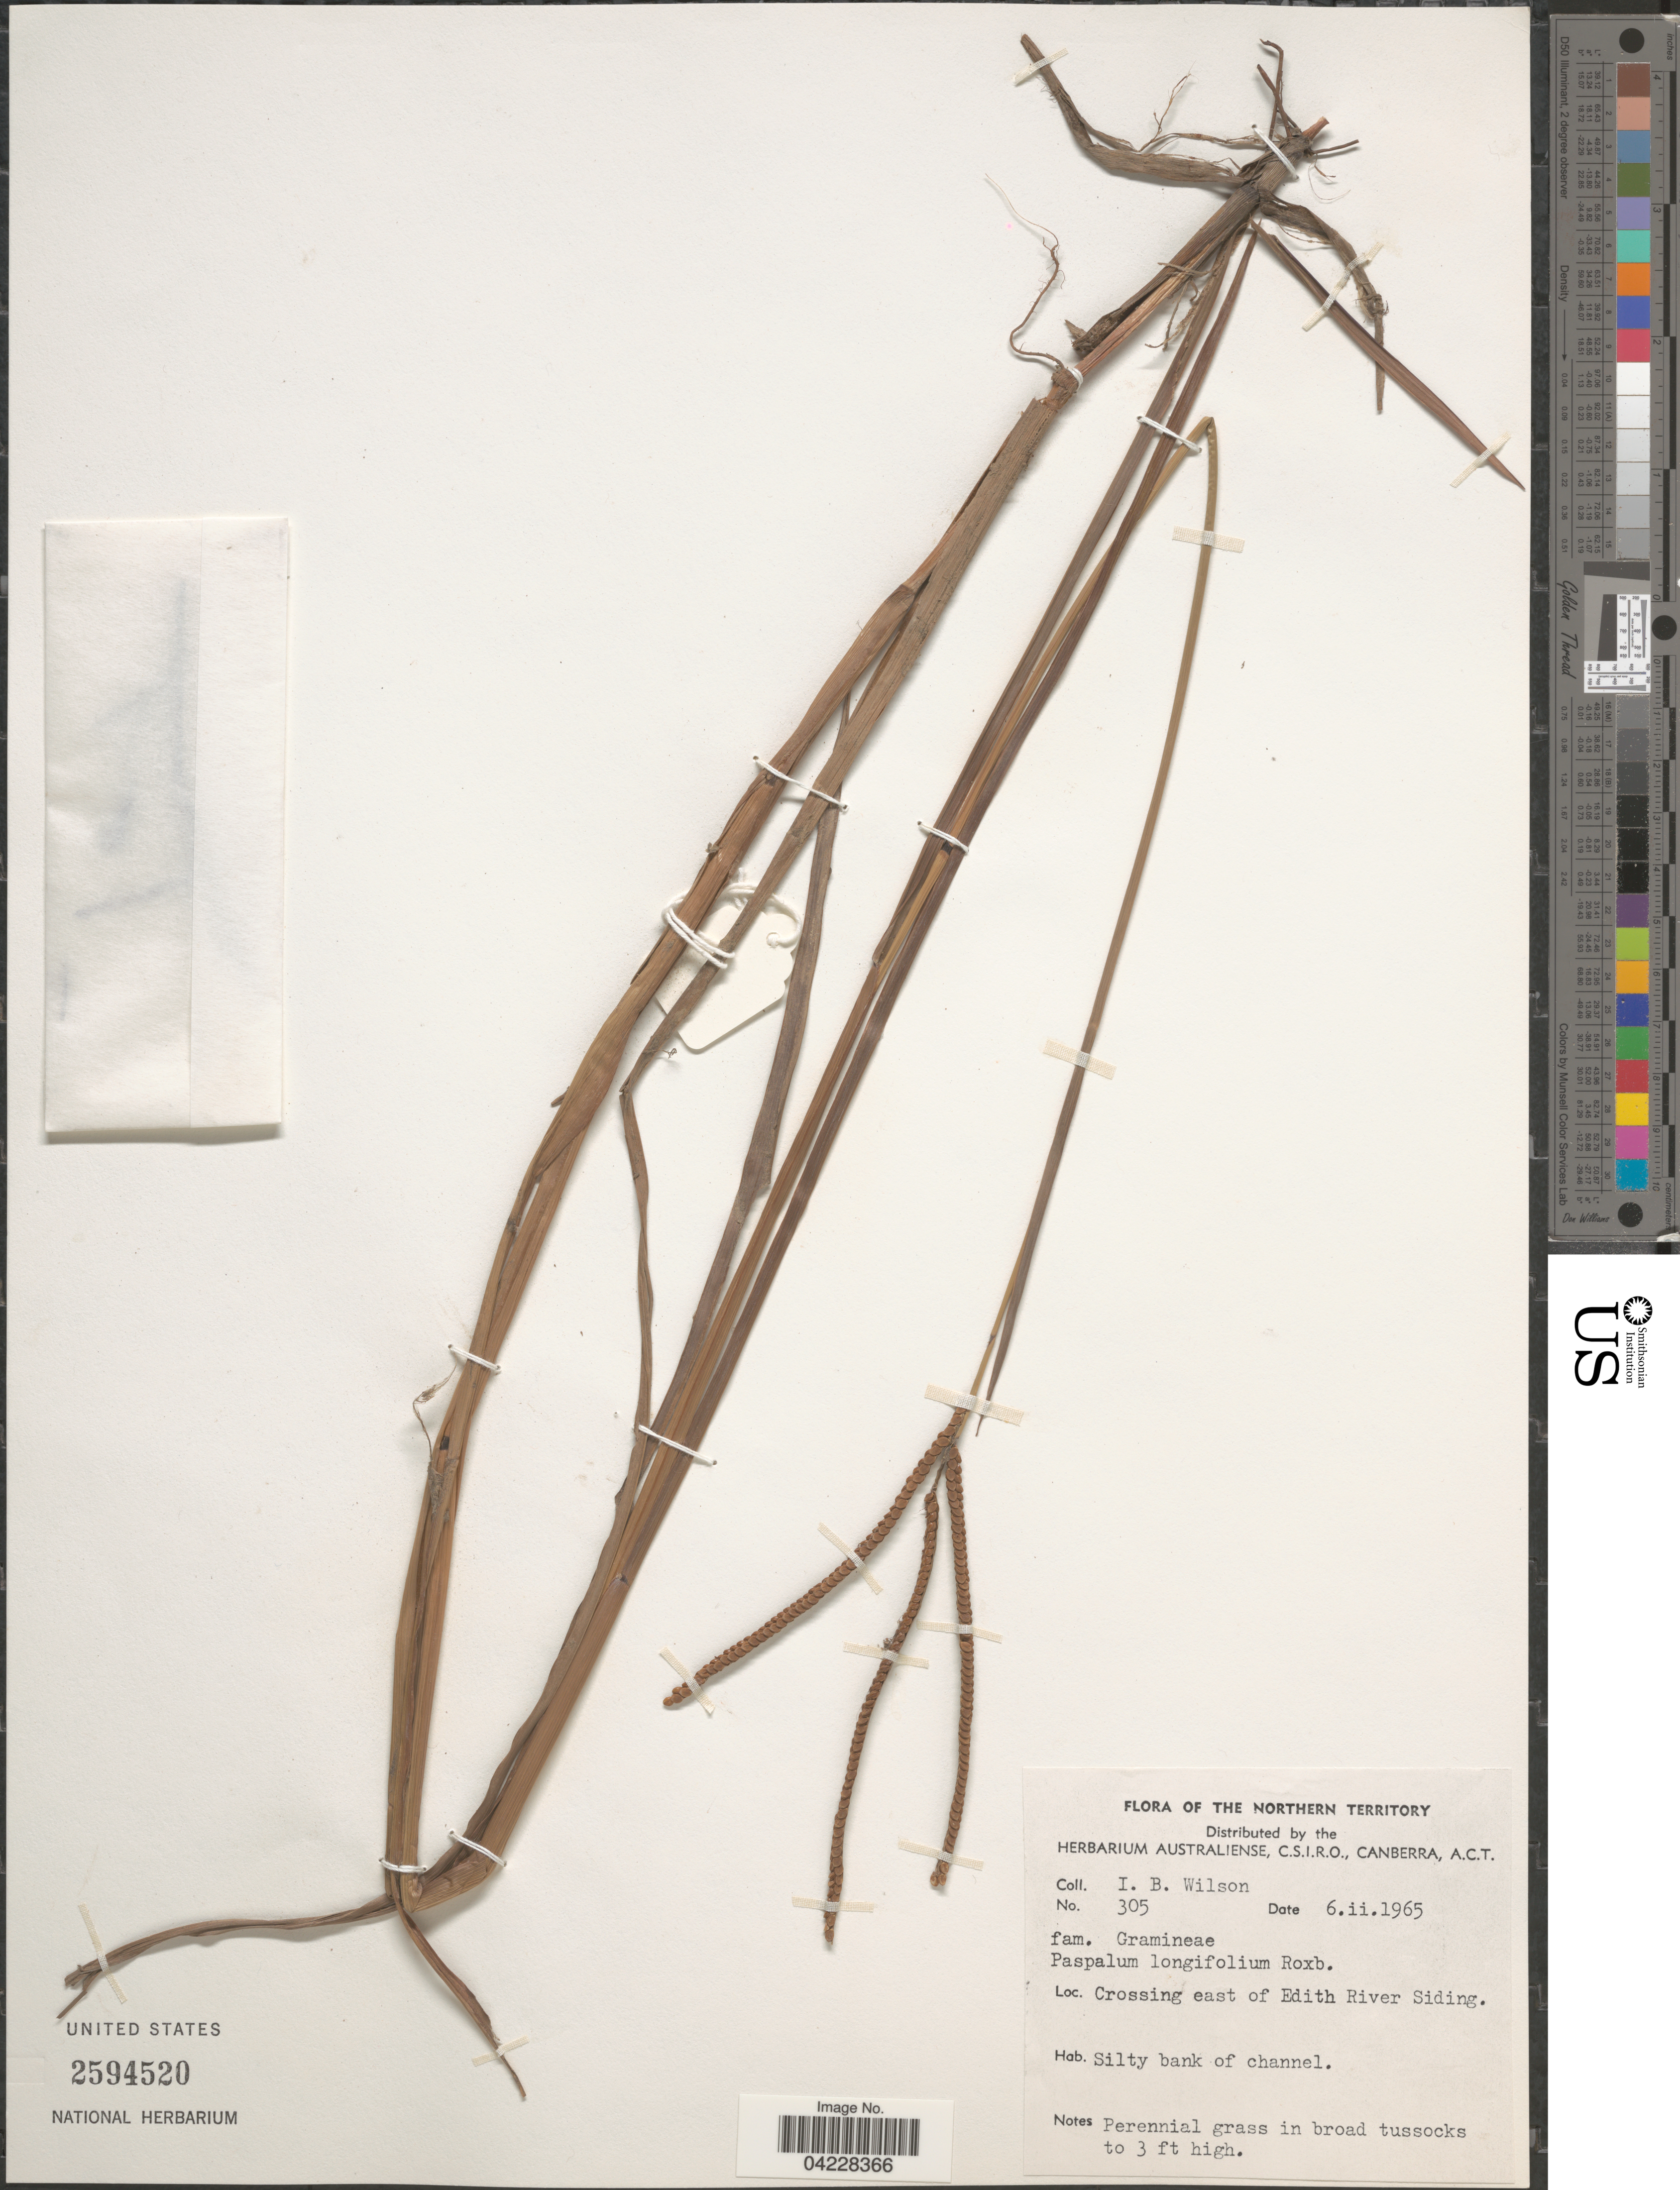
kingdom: Plantae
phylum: Tracheophyta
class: Liliopsida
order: Poales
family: Poaceae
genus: Paspalum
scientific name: Paspalum longifolium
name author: Roxb.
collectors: I. B. Wilson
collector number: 305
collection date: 1965-02-06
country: Australia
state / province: Northern Territory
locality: Crossing east of Edith River Siding.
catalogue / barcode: US 2594520